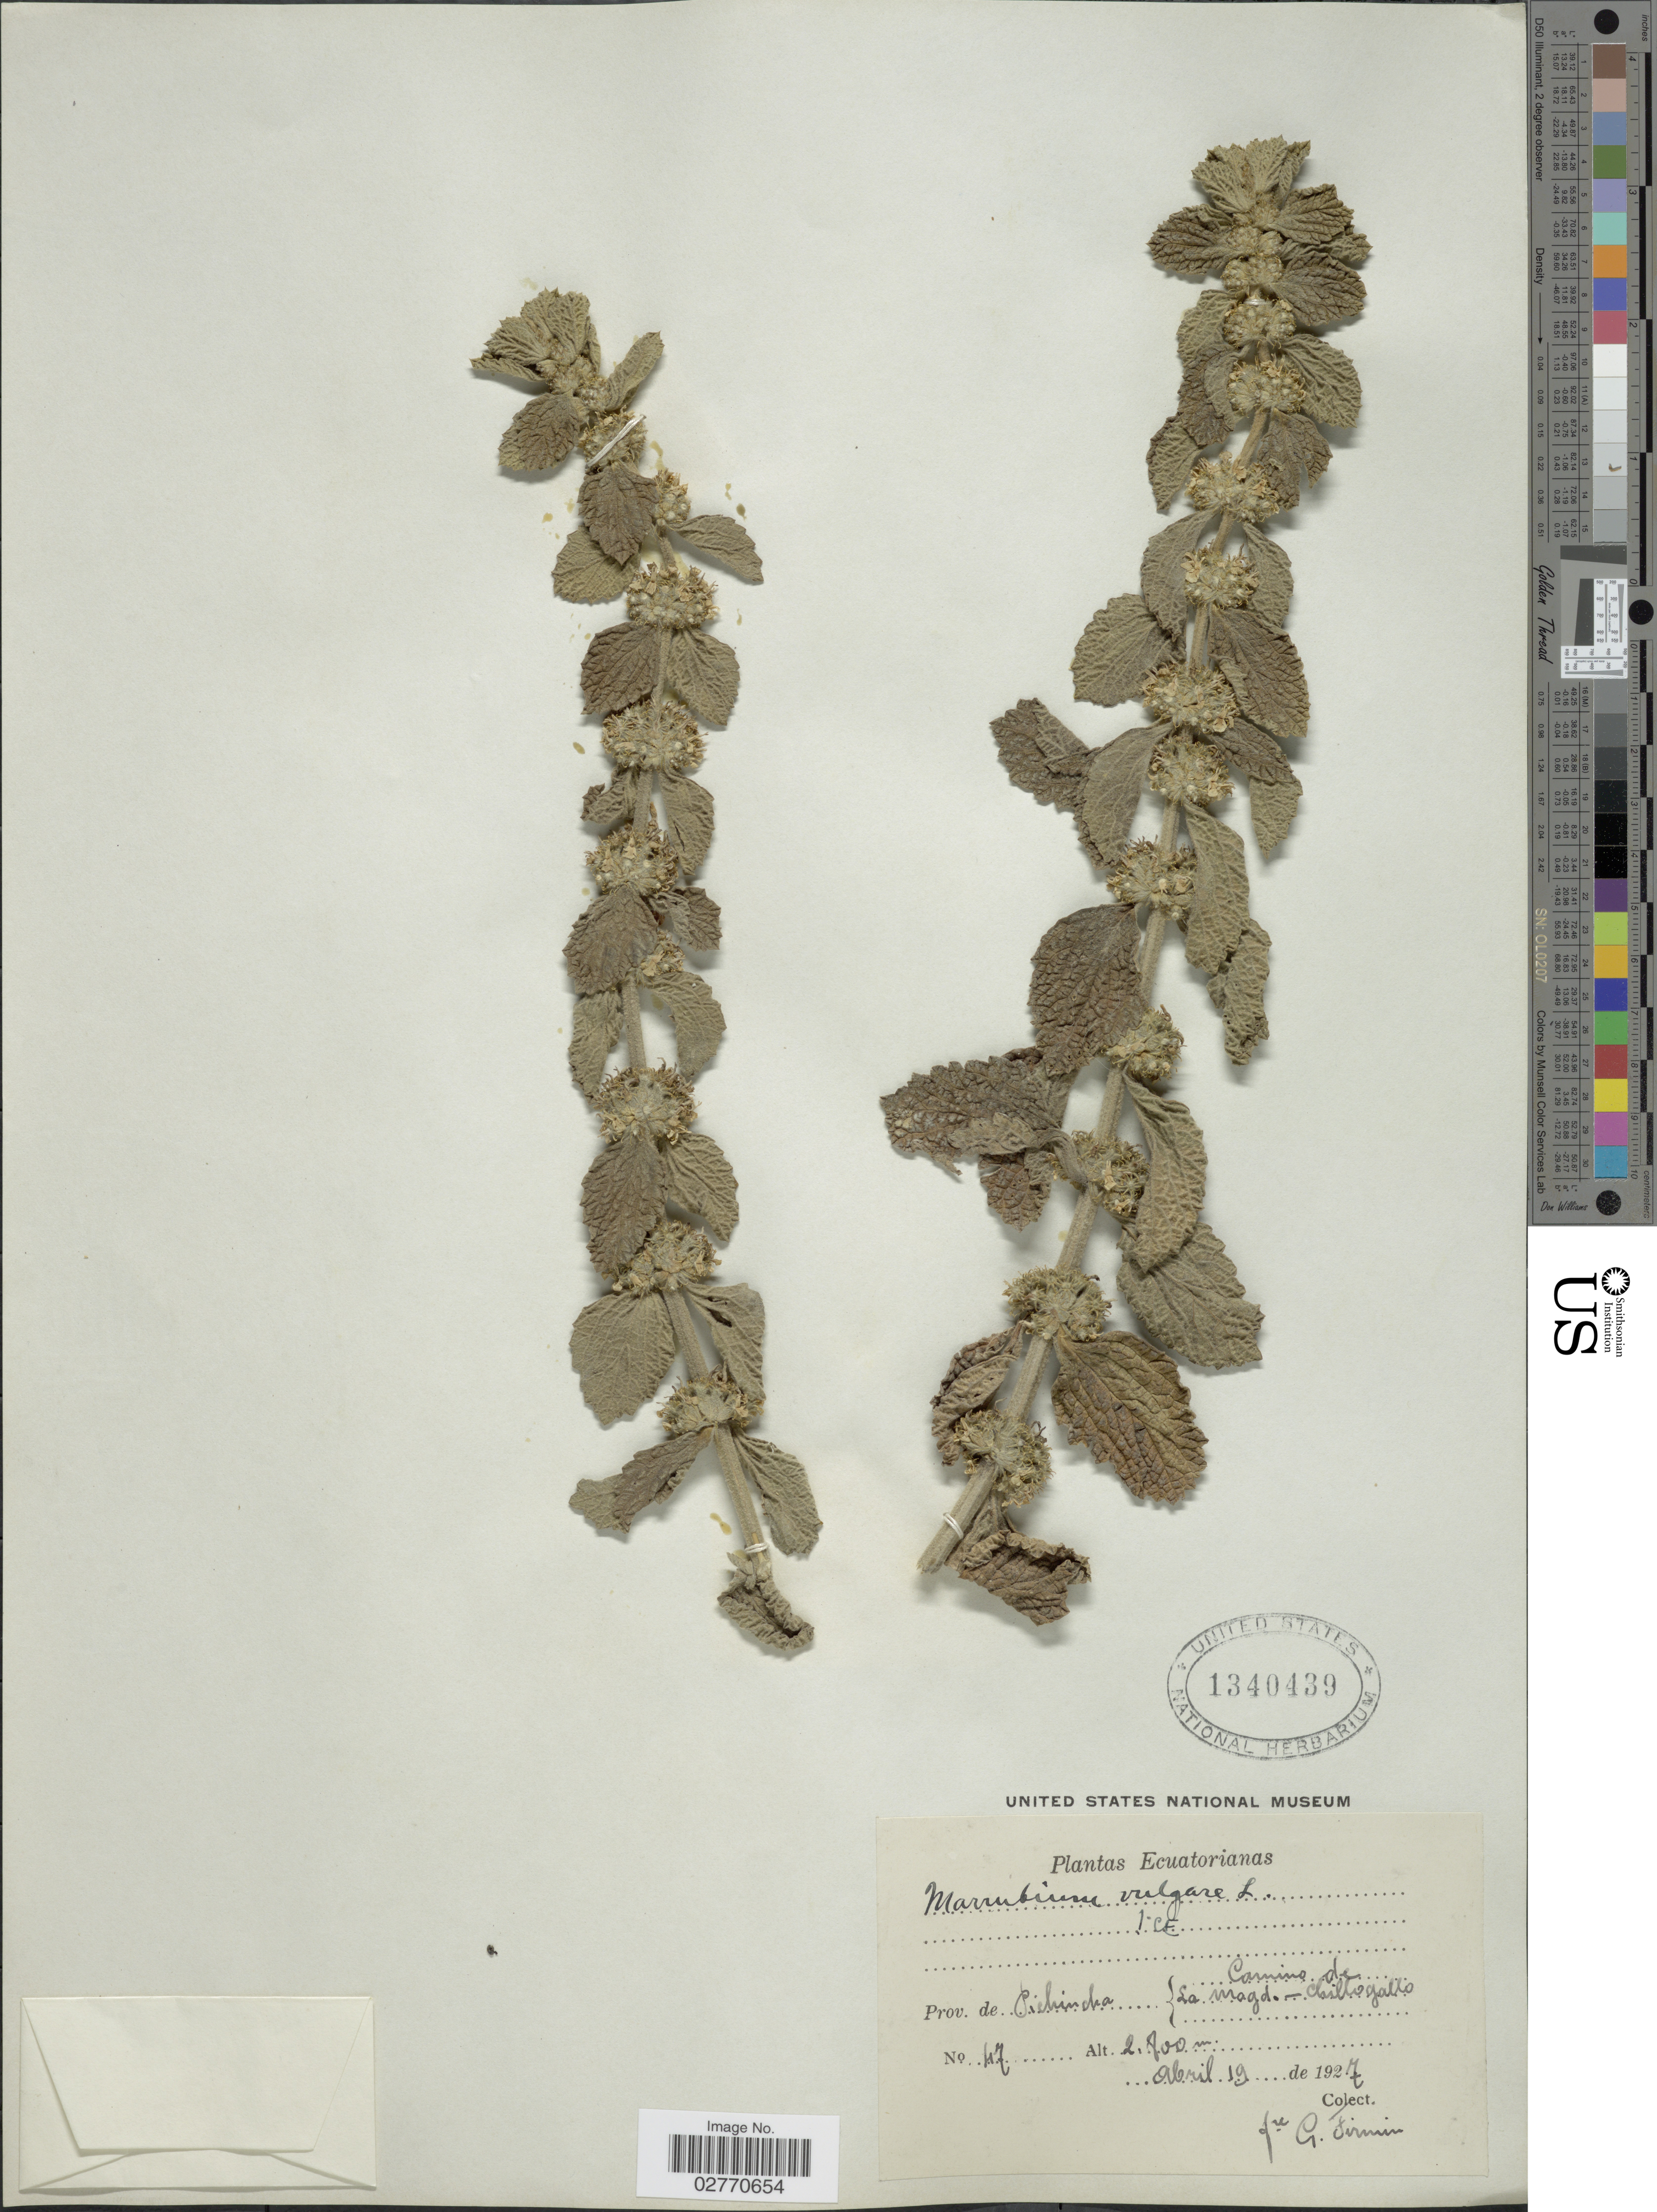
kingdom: Plantae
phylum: Tracheophyta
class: Magnoliopsida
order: Lamiales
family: Lamiaceae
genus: Marrubium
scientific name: Marrubium vulgare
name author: L.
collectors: F. Firmin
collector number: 47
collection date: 1927-04-19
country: Ecuador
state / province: Pichincha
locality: Ecuatorianos, Camino de La Magd.-Chillogallo.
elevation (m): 2800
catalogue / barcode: US 1340439